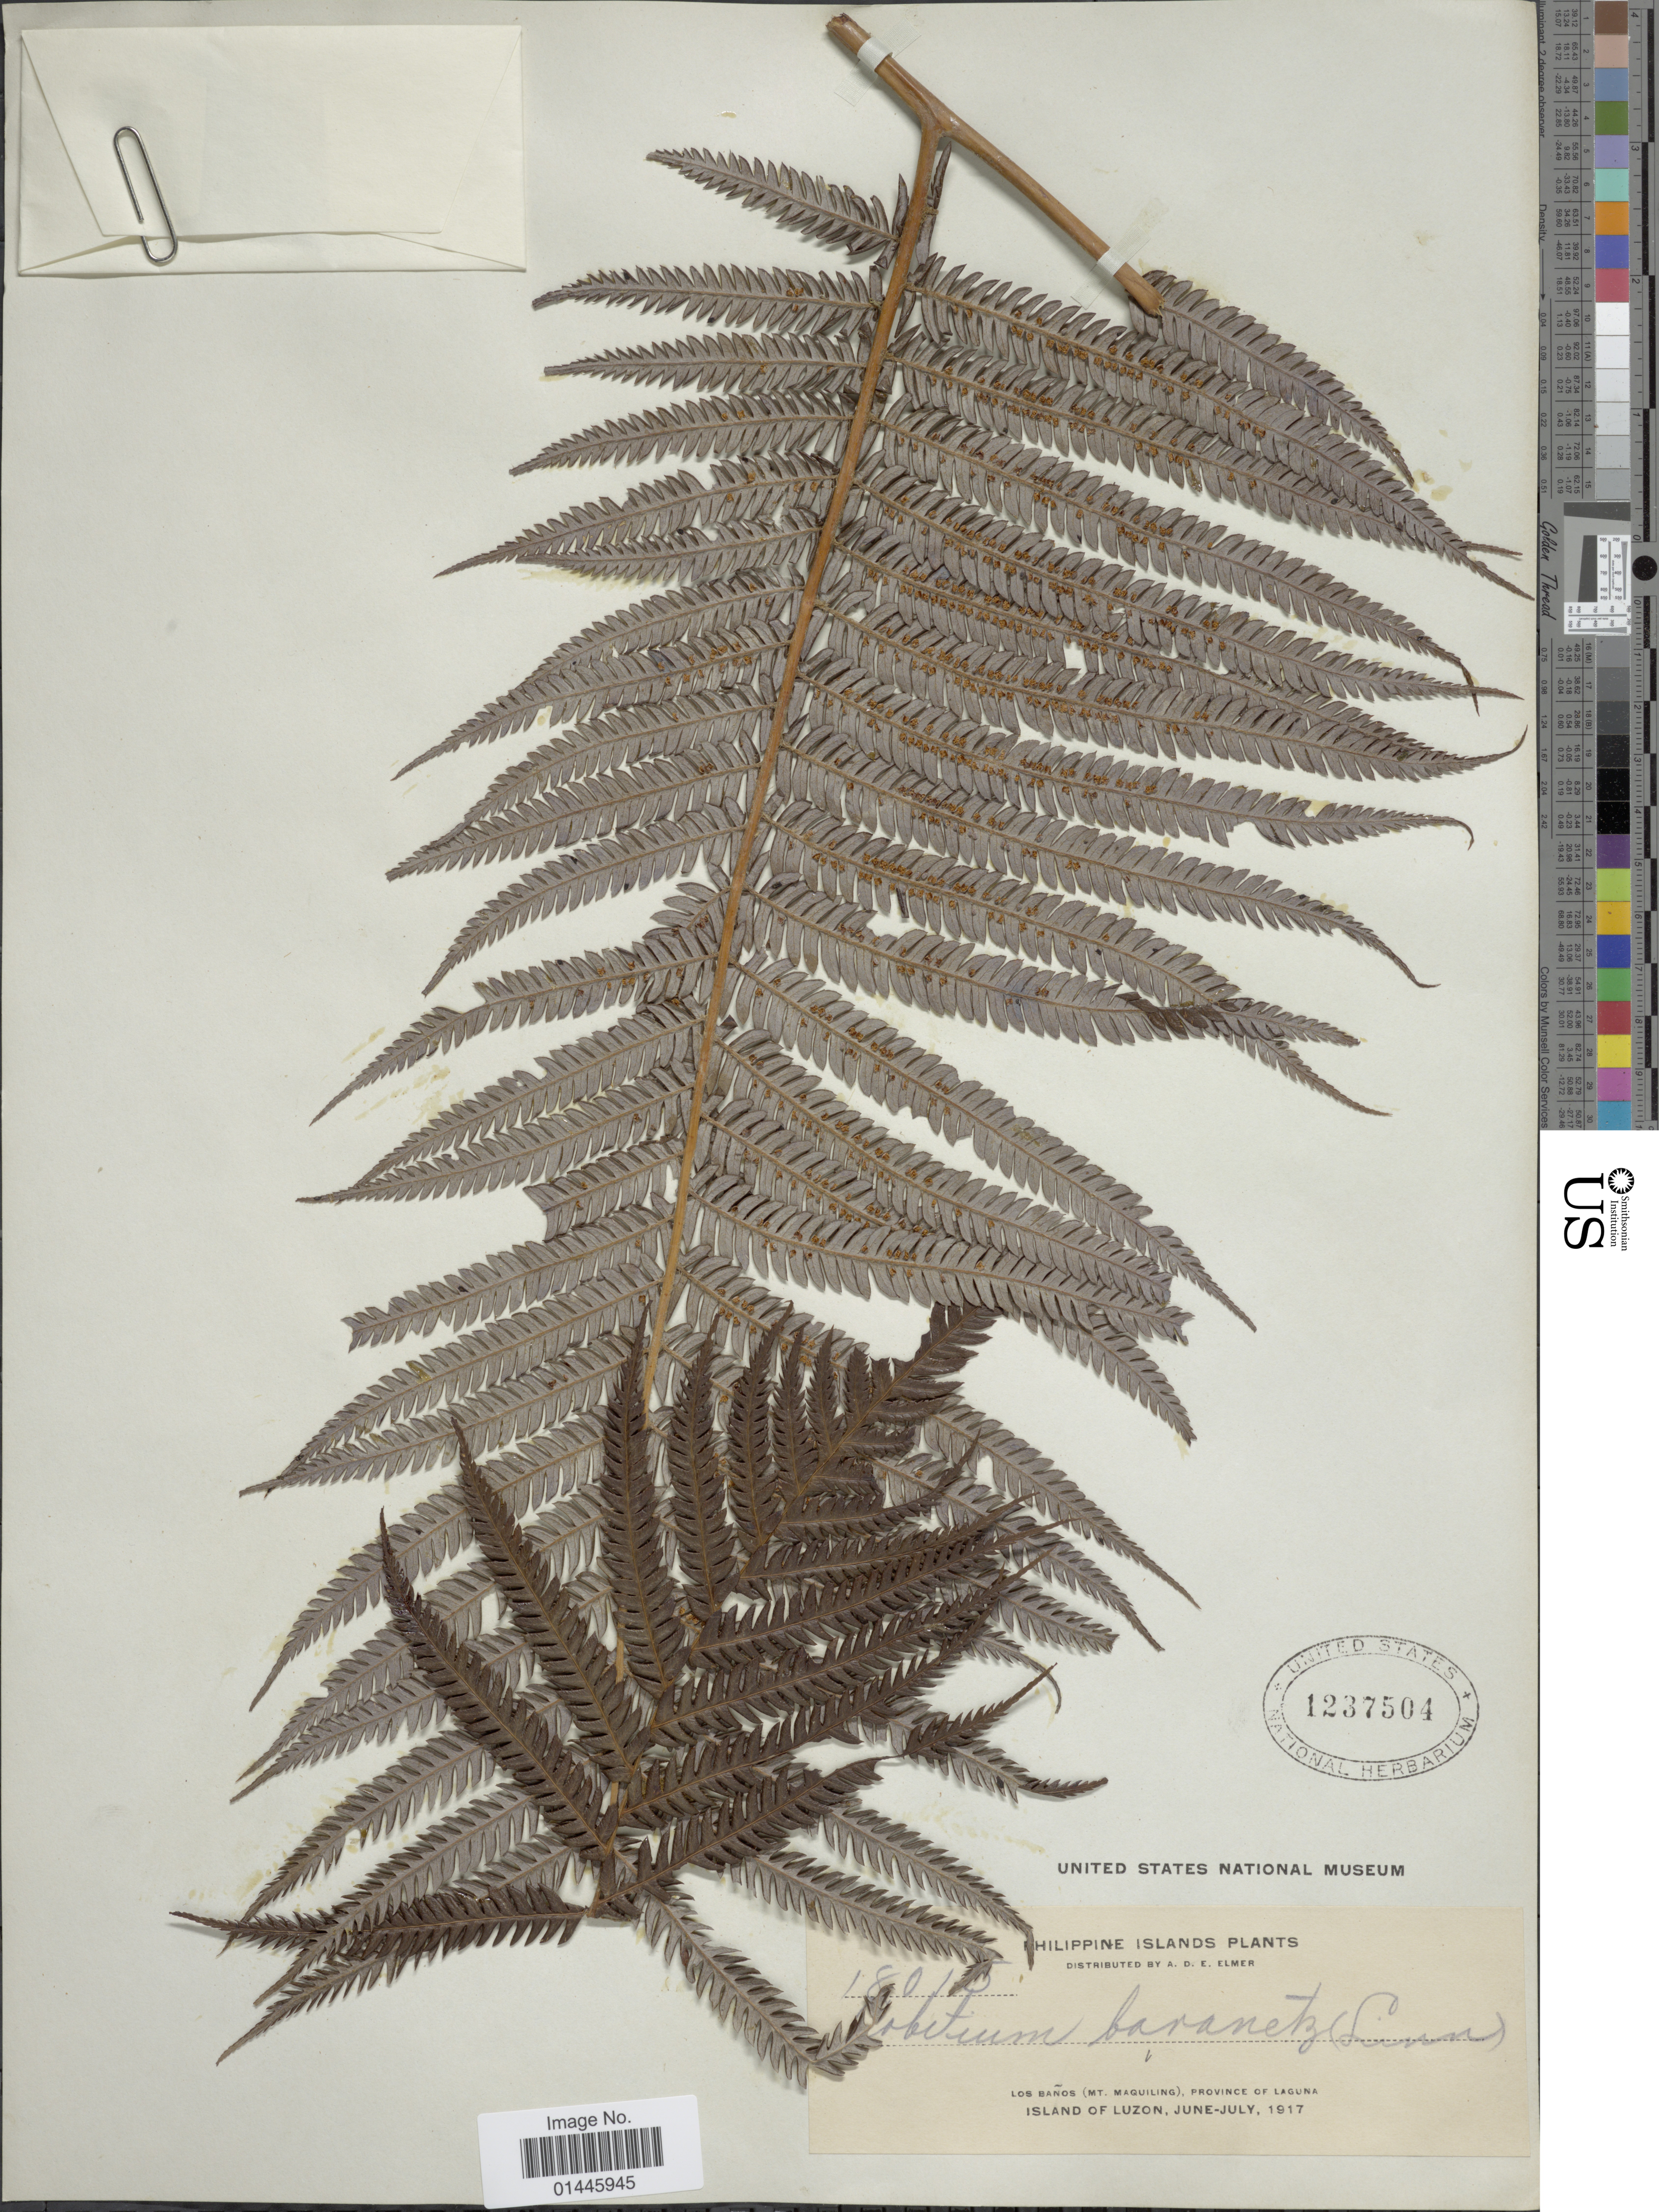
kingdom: Plantae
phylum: Tracheophyta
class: Polypodiopsida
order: Cyatheales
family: Cibotiaceae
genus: Cibotium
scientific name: Cibotium barometz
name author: (L.) J. Sm.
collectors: A. D. E. Elmer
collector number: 18015!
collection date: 1917-06/1917-07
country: Philippines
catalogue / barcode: US 1237504